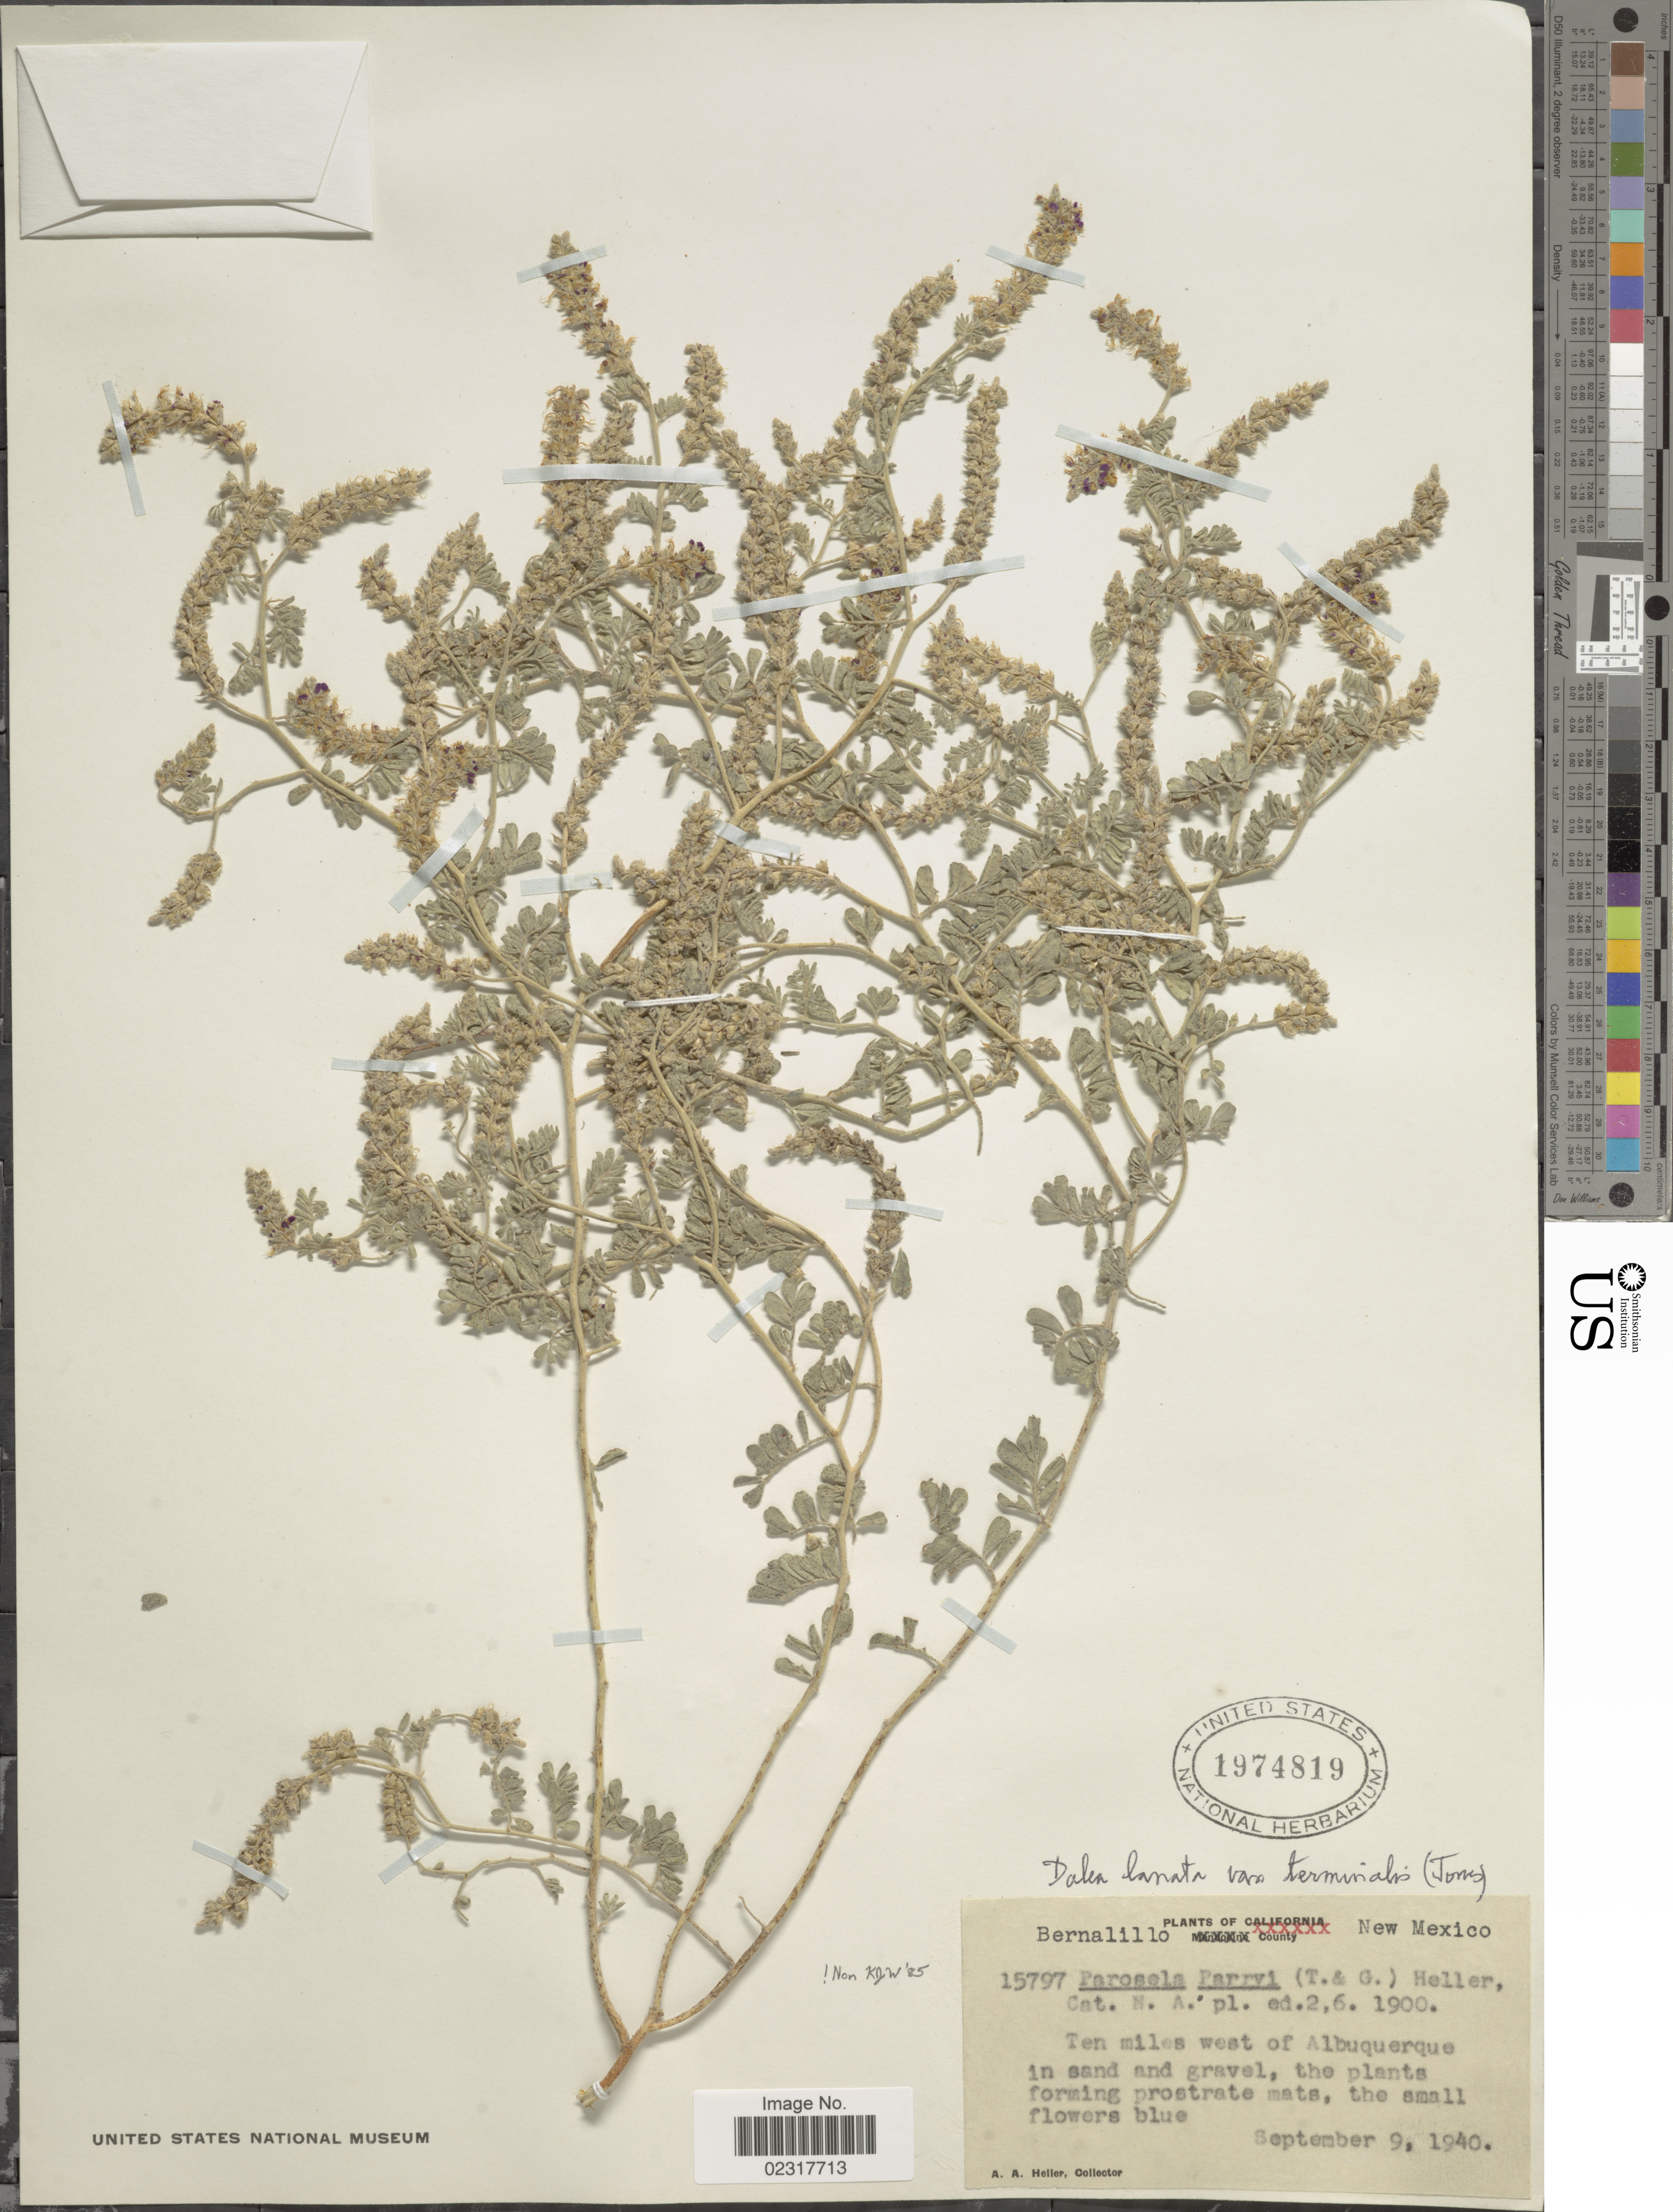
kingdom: Plantae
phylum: Tracheophyta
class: Magnoliopsida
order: Fabales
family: Fabaceae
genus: Dalea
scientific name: Dalea lanata var. terminalis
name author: (M.E. Jones) Barneby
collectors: A. A. Heller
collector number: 15797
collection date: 1940-09-09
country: United States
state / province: New Mexico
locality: Ten miles west of Albuquerque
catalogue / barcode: US 1974819